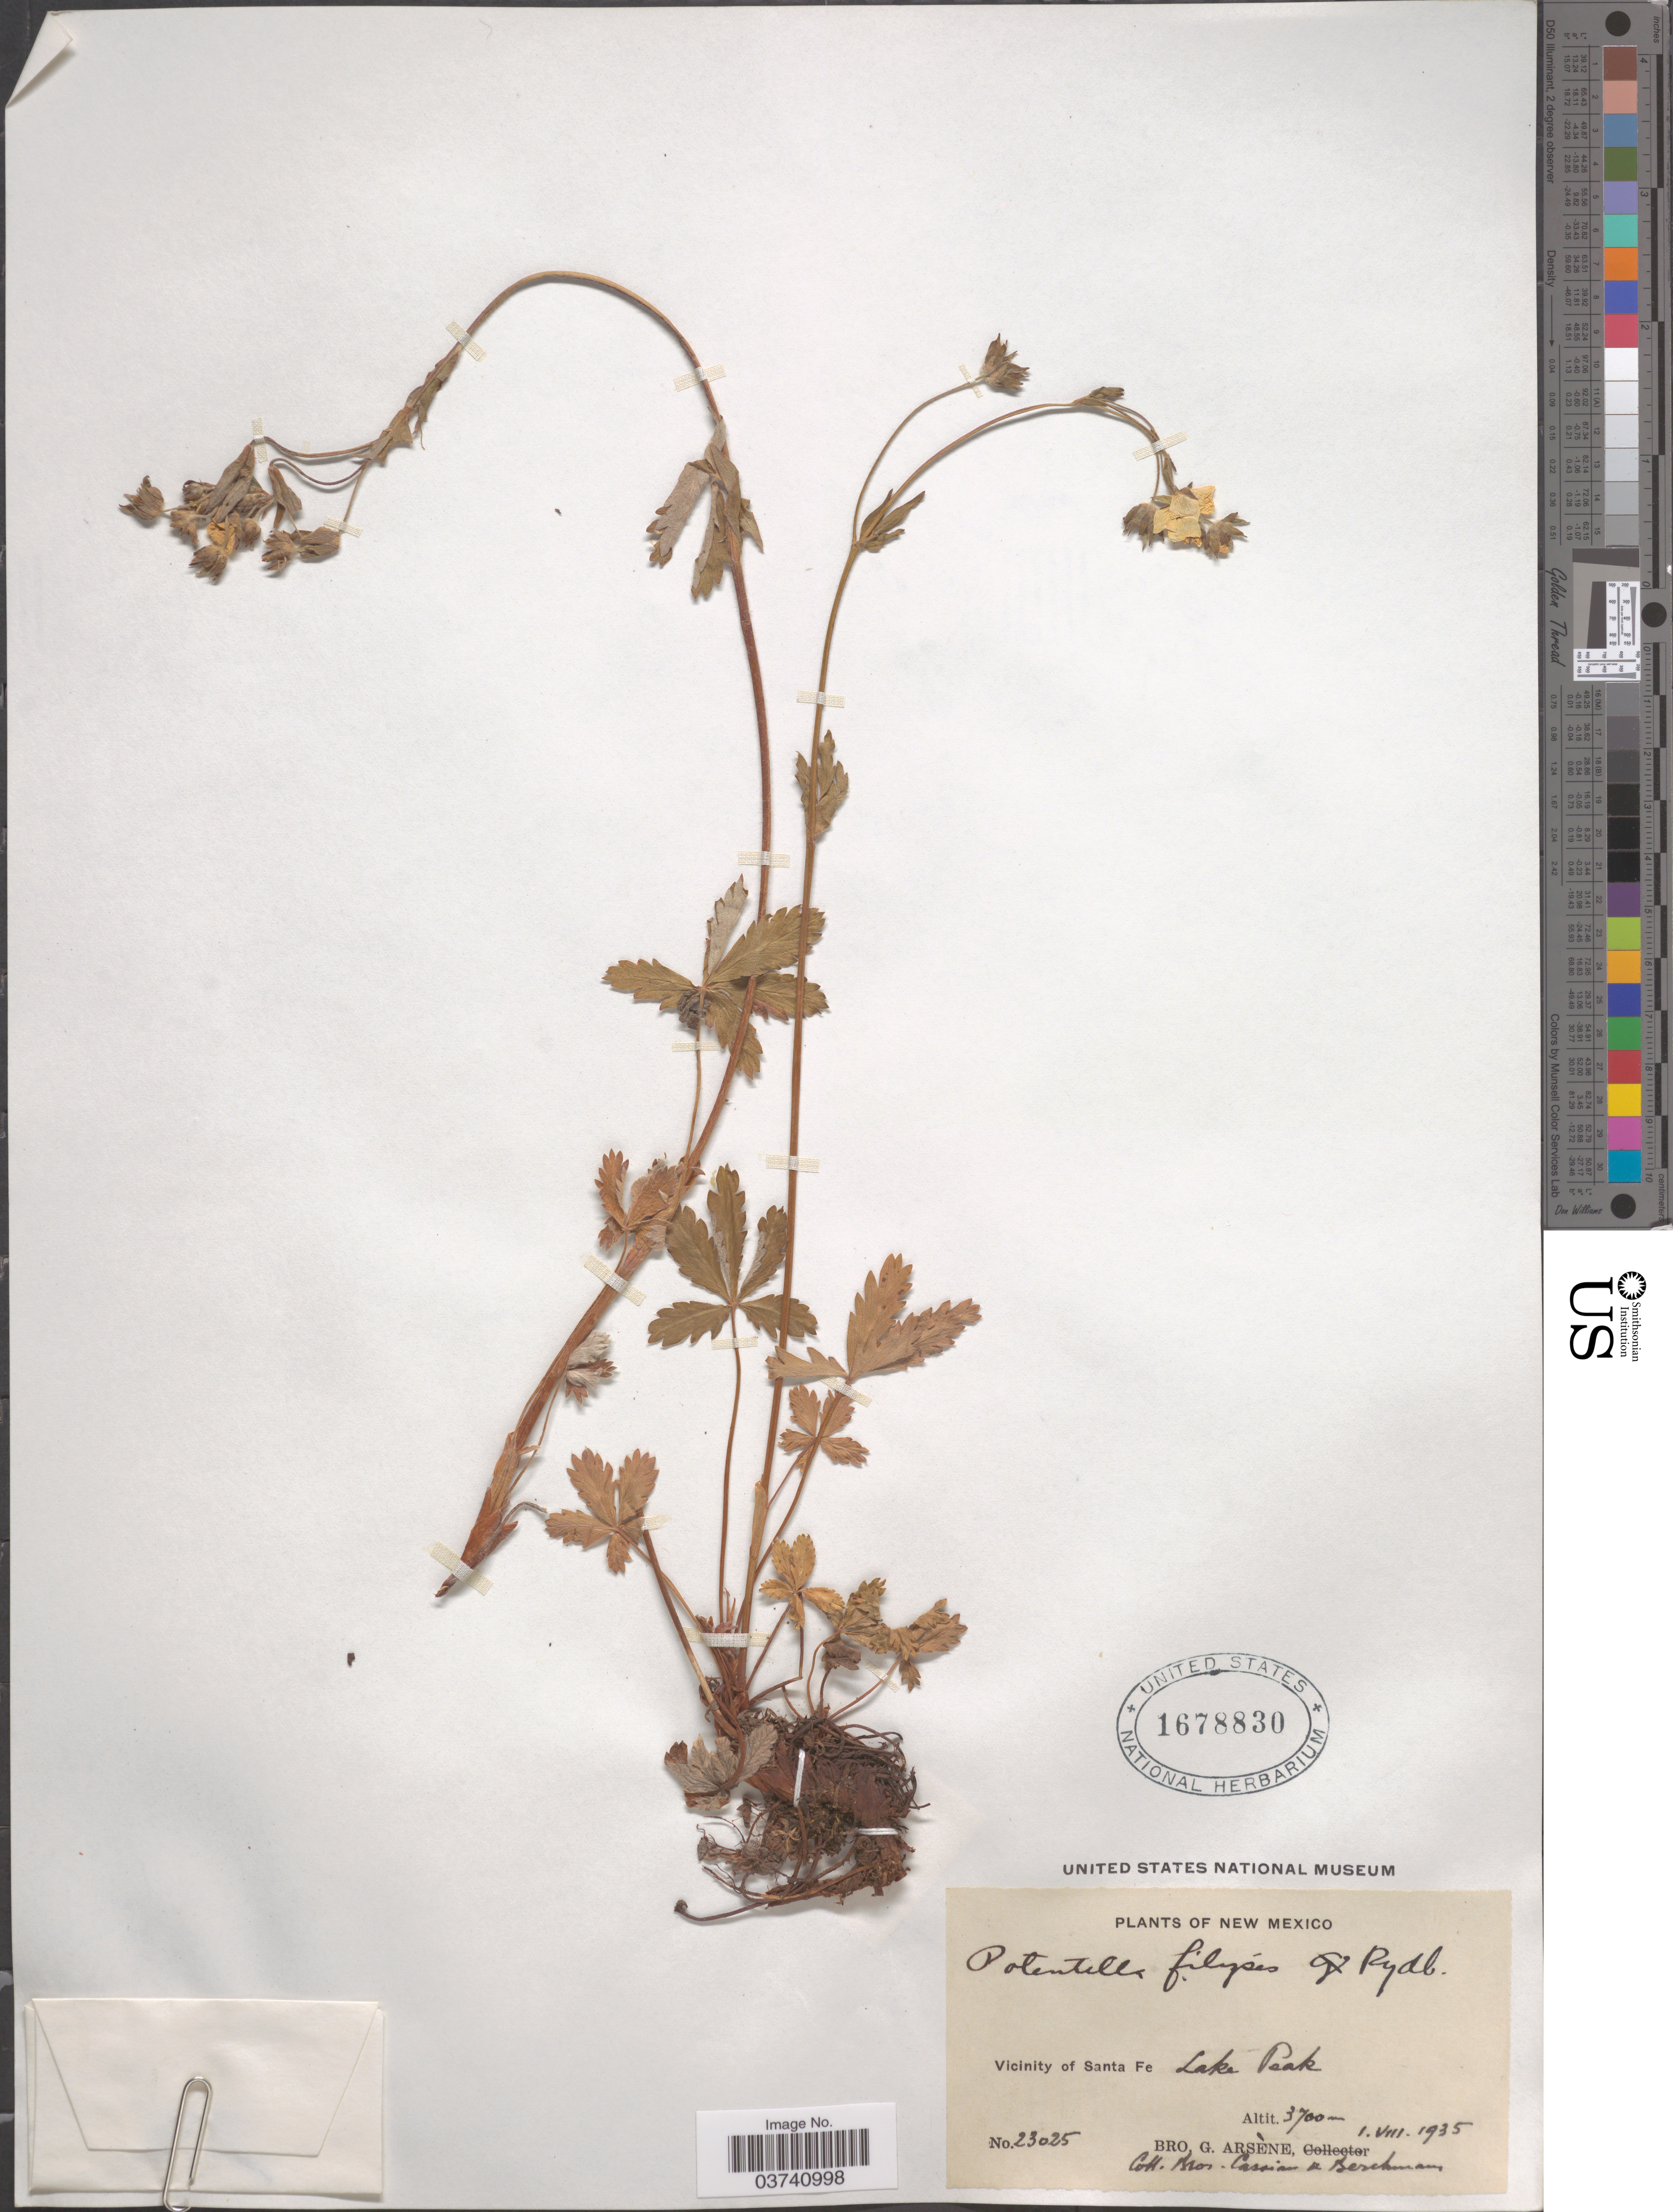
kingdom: Plantae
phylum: Tracheophyta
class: Magnoliopsida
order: Rosales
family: Rosaceae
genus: Potentilla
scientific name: Potentilla pulcherrima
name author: Lehm.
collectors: Cassian & -. Berckmans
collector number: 23025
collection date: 1935-08-01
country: United States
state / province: New Mexico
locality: Vicinity of Santa Fe, Lake Peak.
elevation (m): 3700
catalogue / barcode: US 1678830